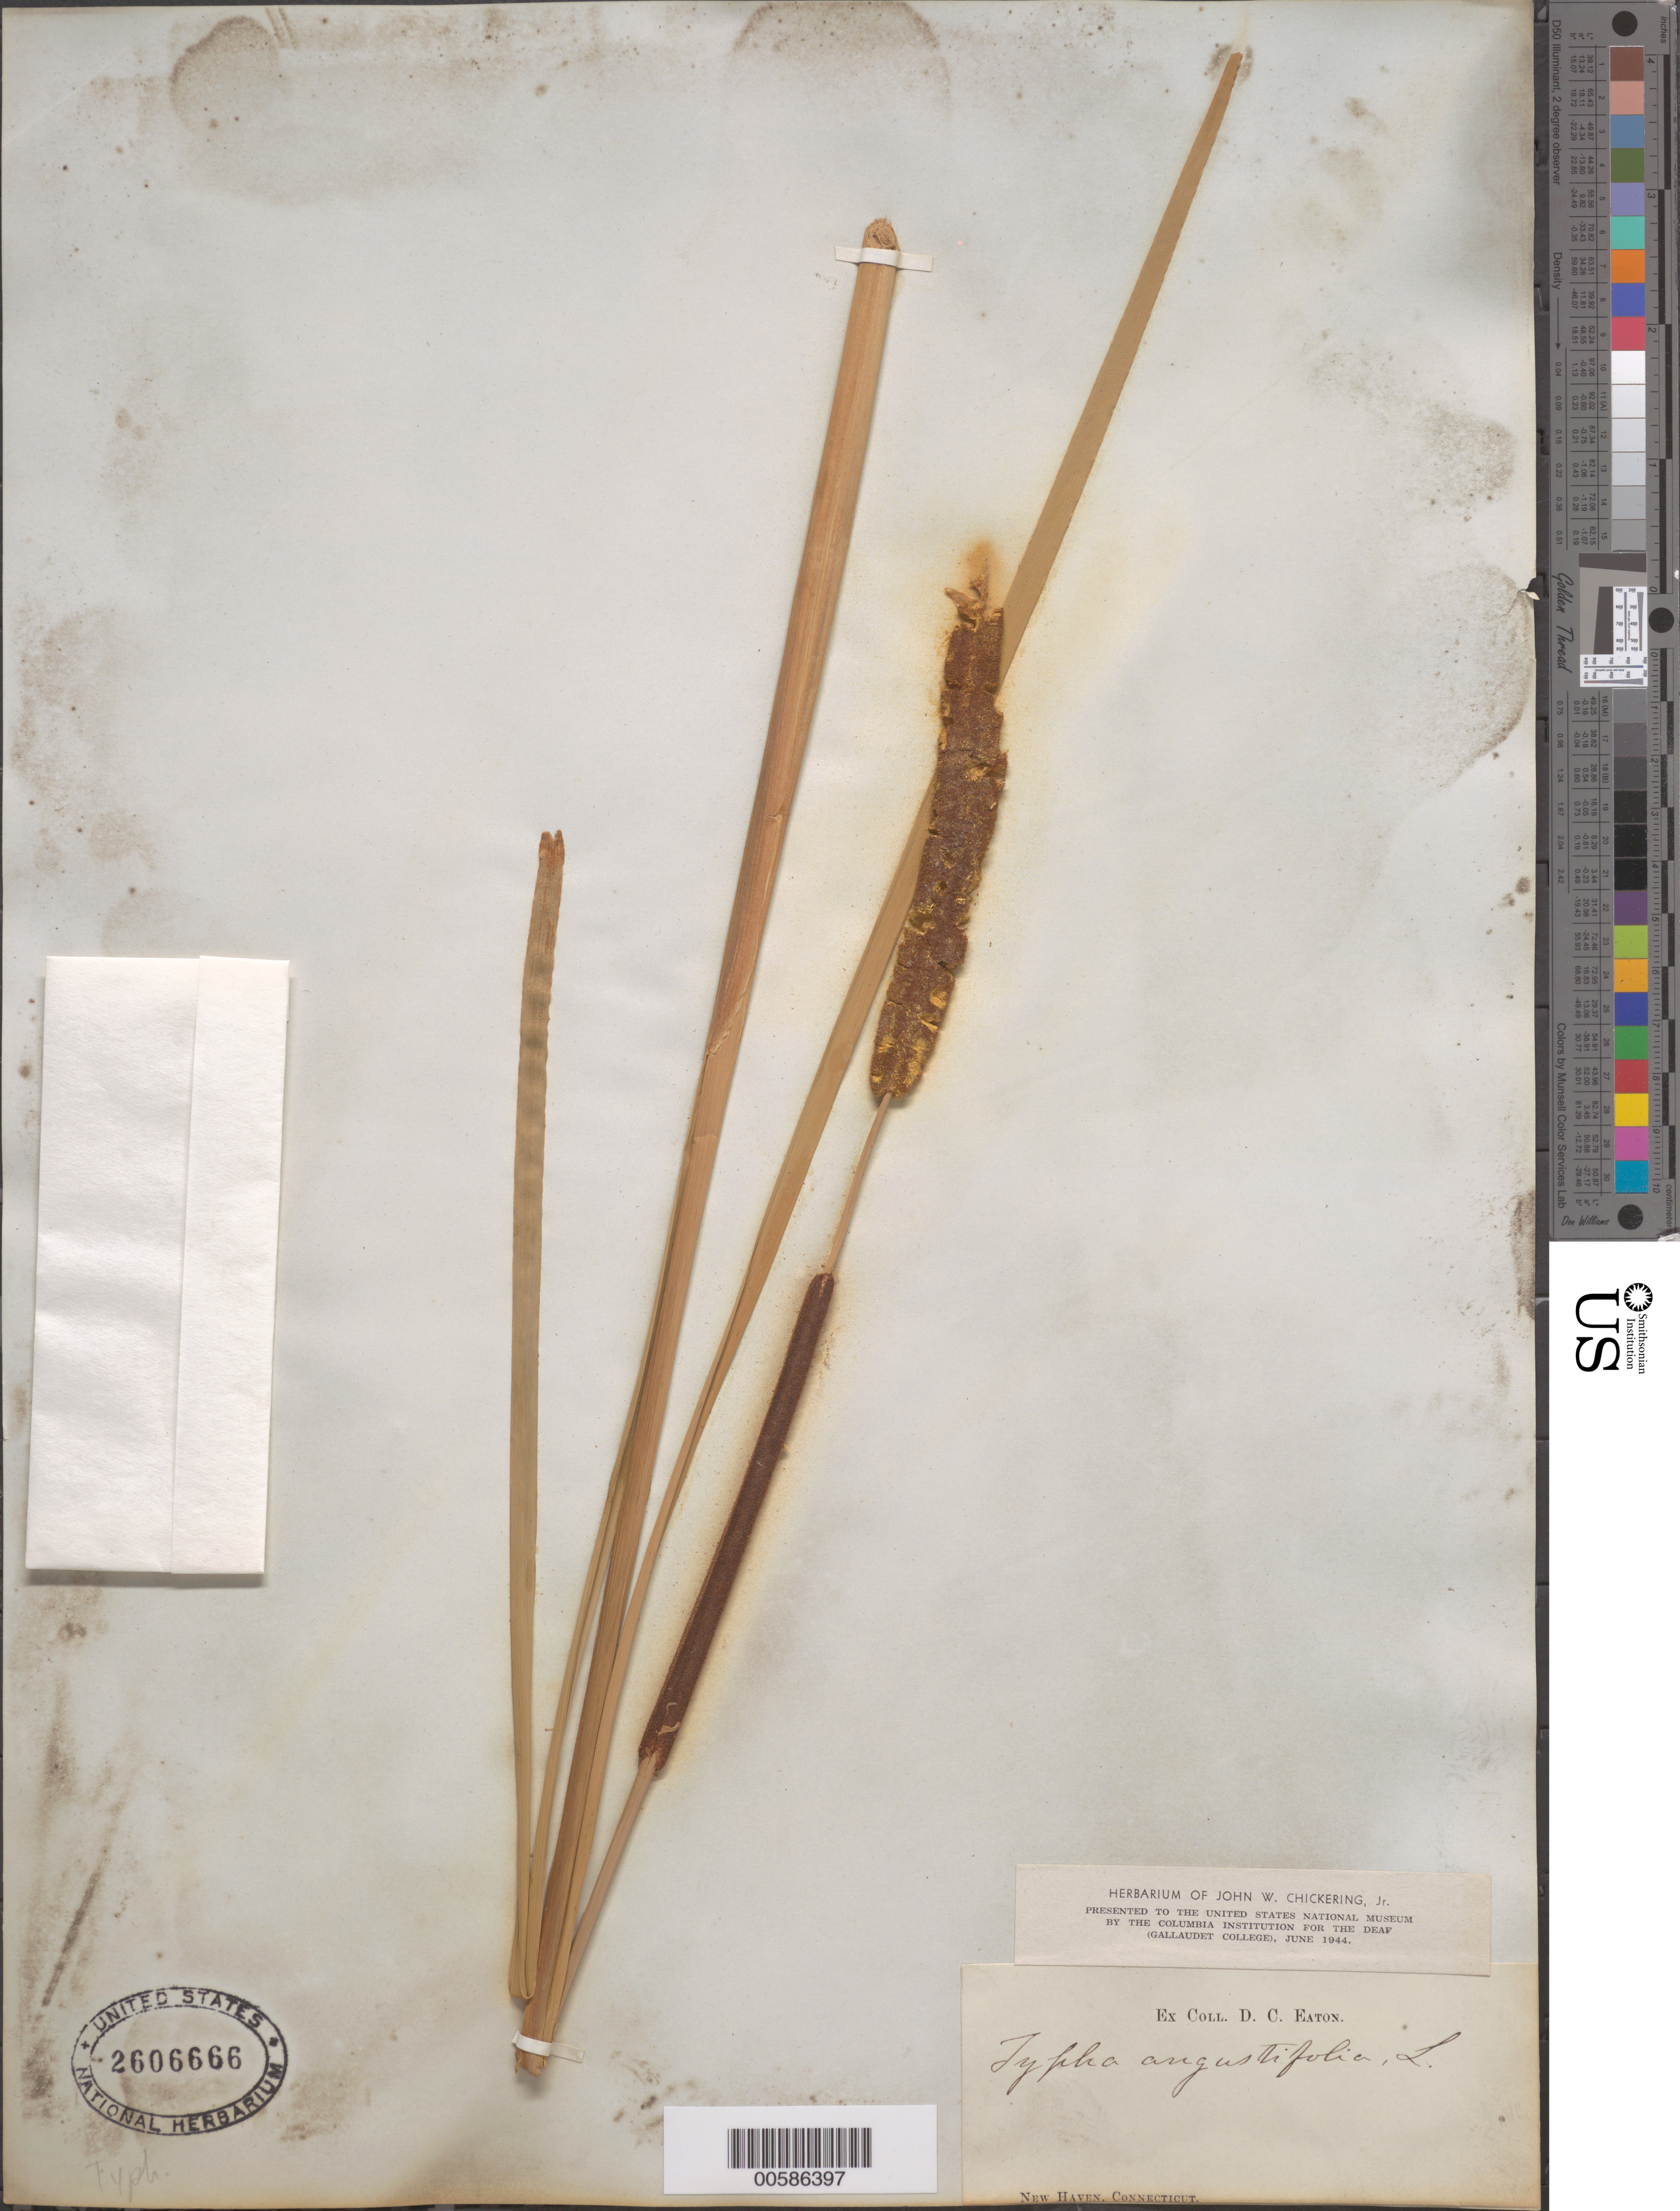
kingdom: Plantae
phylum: Tracheophyta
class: Liliopsida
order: Poales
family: Typhaceae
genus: Typha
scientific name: Typha angustifolia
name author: L.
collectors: D. C. Eaton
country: United States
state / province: Connecticut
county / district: New Haven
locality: New Haven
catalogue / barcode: US 2606666